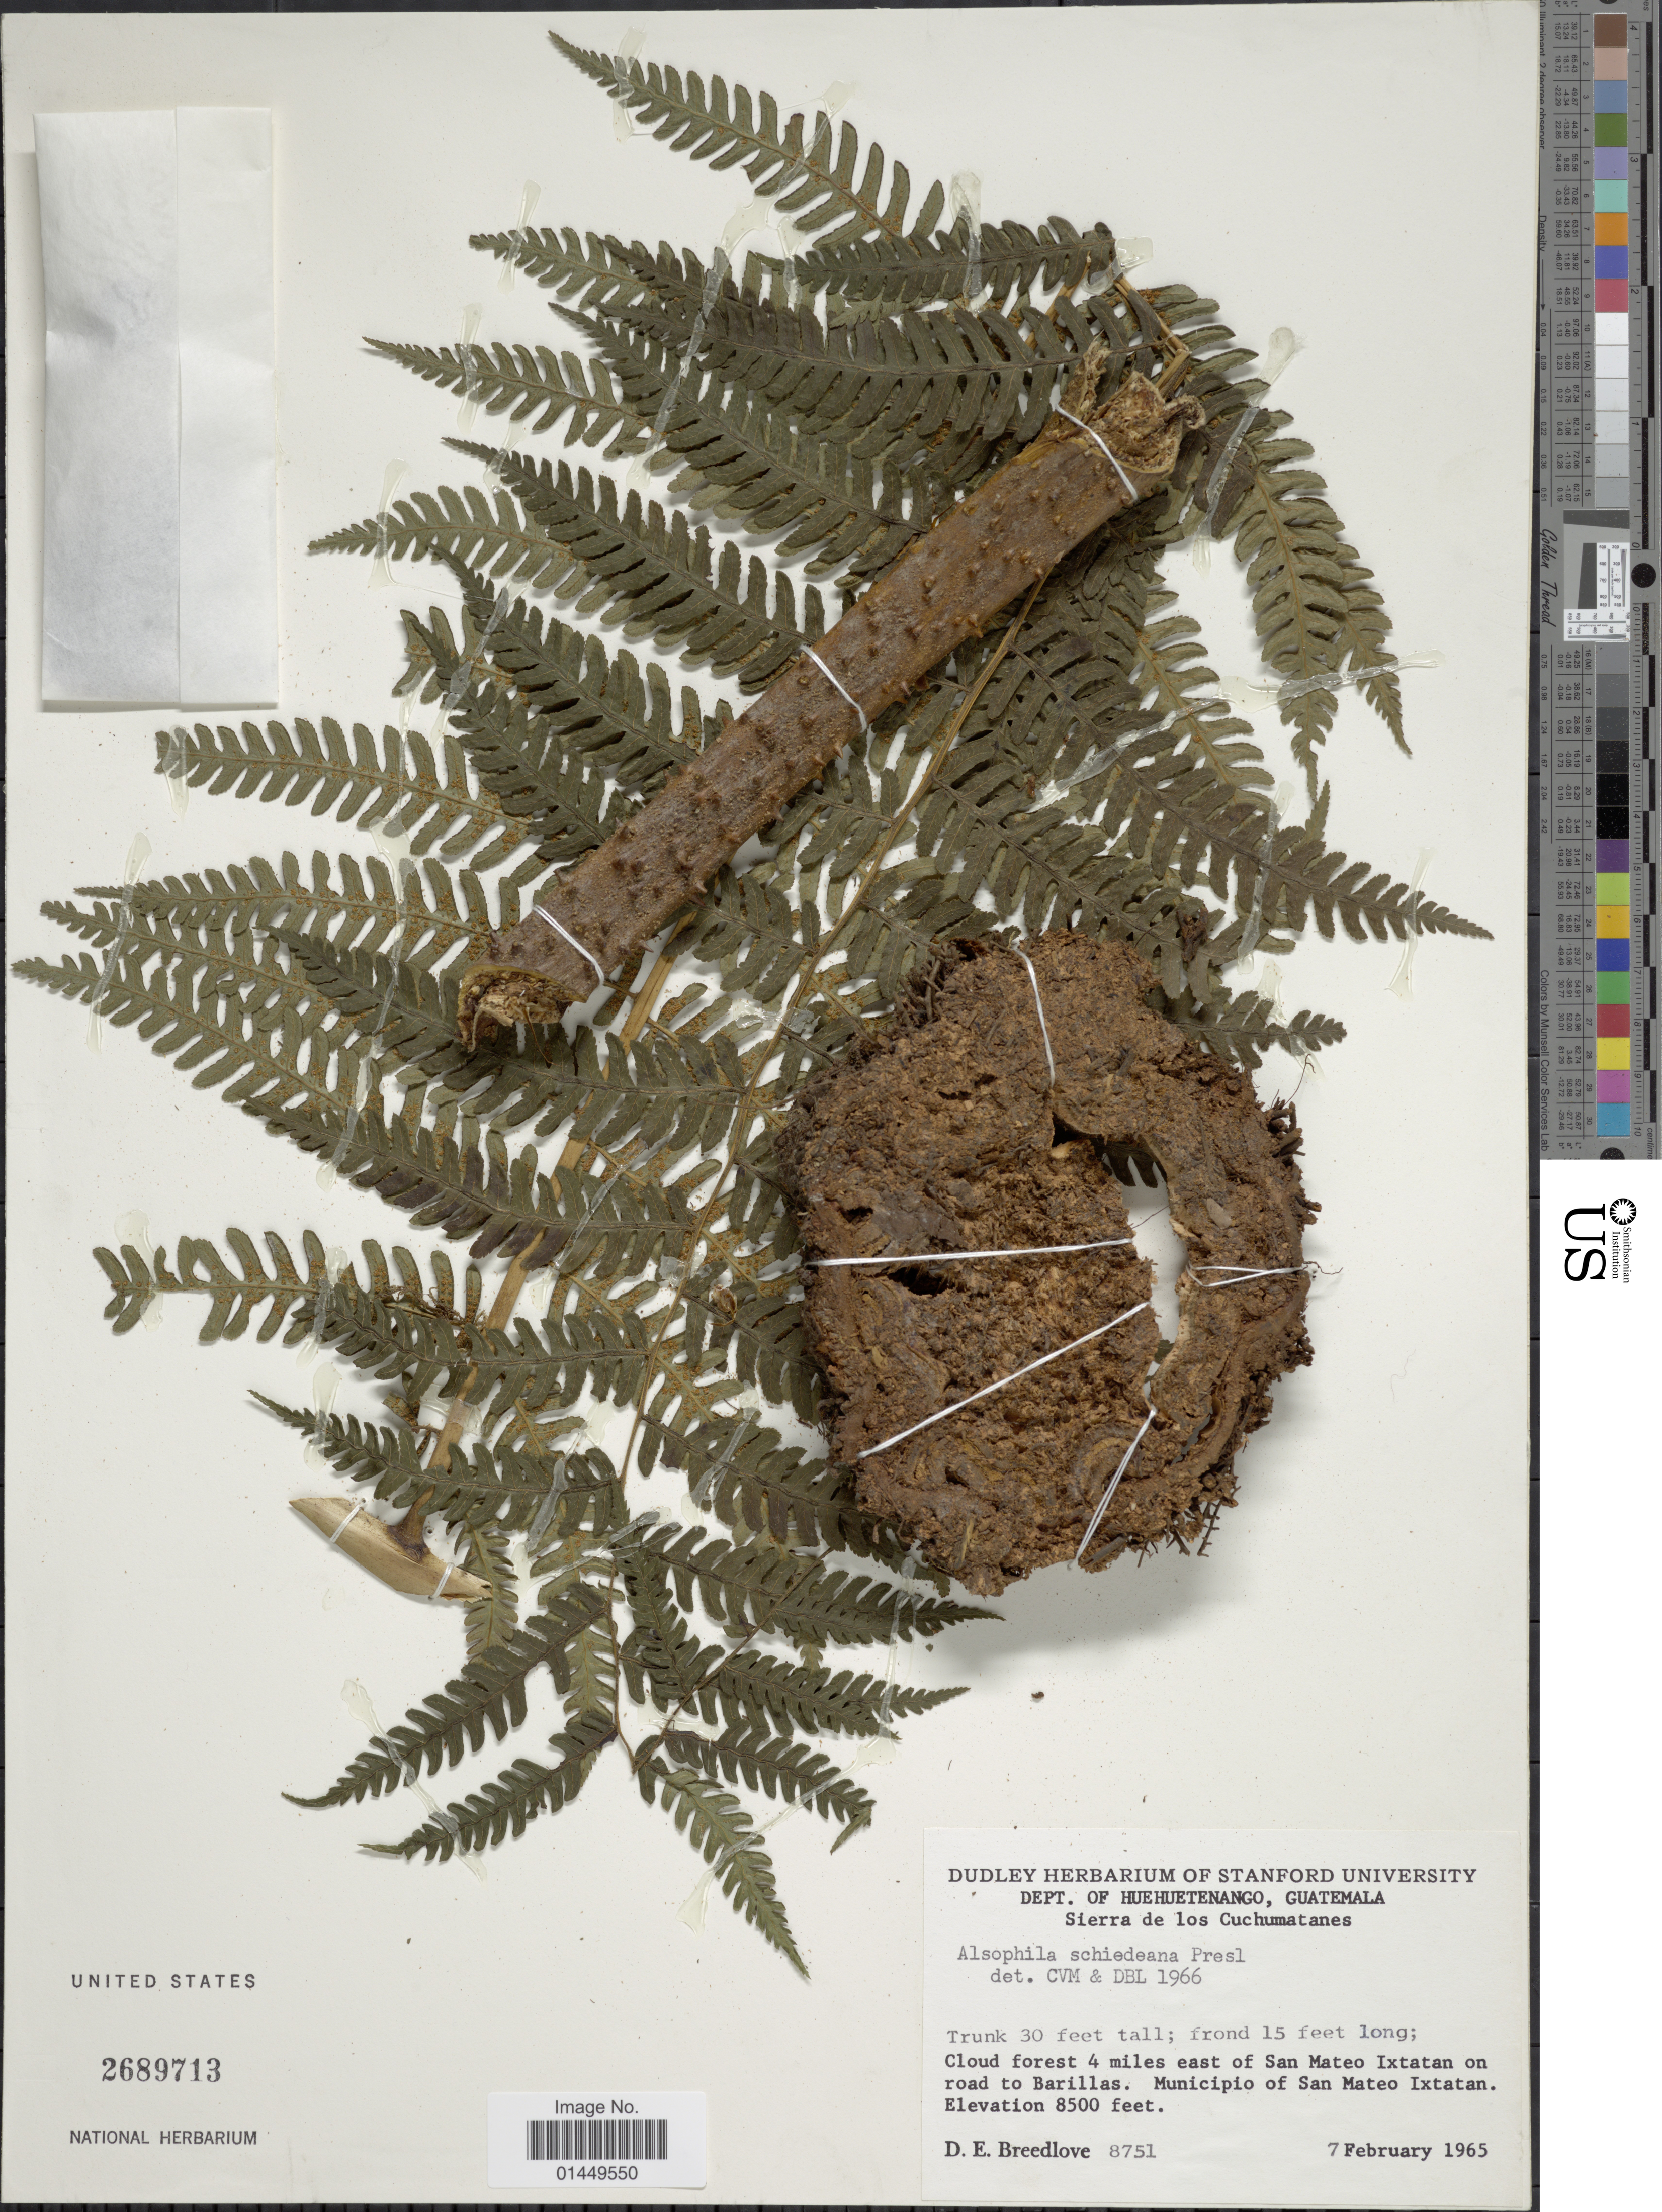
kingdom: Plantae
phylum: Tracheophyta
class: Polypodiopsida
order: Cyatheales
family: Cyatheaceae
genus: Cyathea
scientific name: Cyathea schiedeana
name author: (C. Presl) Domin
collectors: D. E. Breedlove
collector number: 8751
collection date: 1965-02-07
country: Guatemala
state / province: Huehuetenango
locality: Dept. of Huehuetenango, Guatemala, Sierra de los Cuchumatanes, Cloud forest 4 miles east of San Mateo Ixtatan on road to Barillas, Municipio of San Mateo Ixtatan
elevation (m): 2591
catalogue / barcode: US 2689713